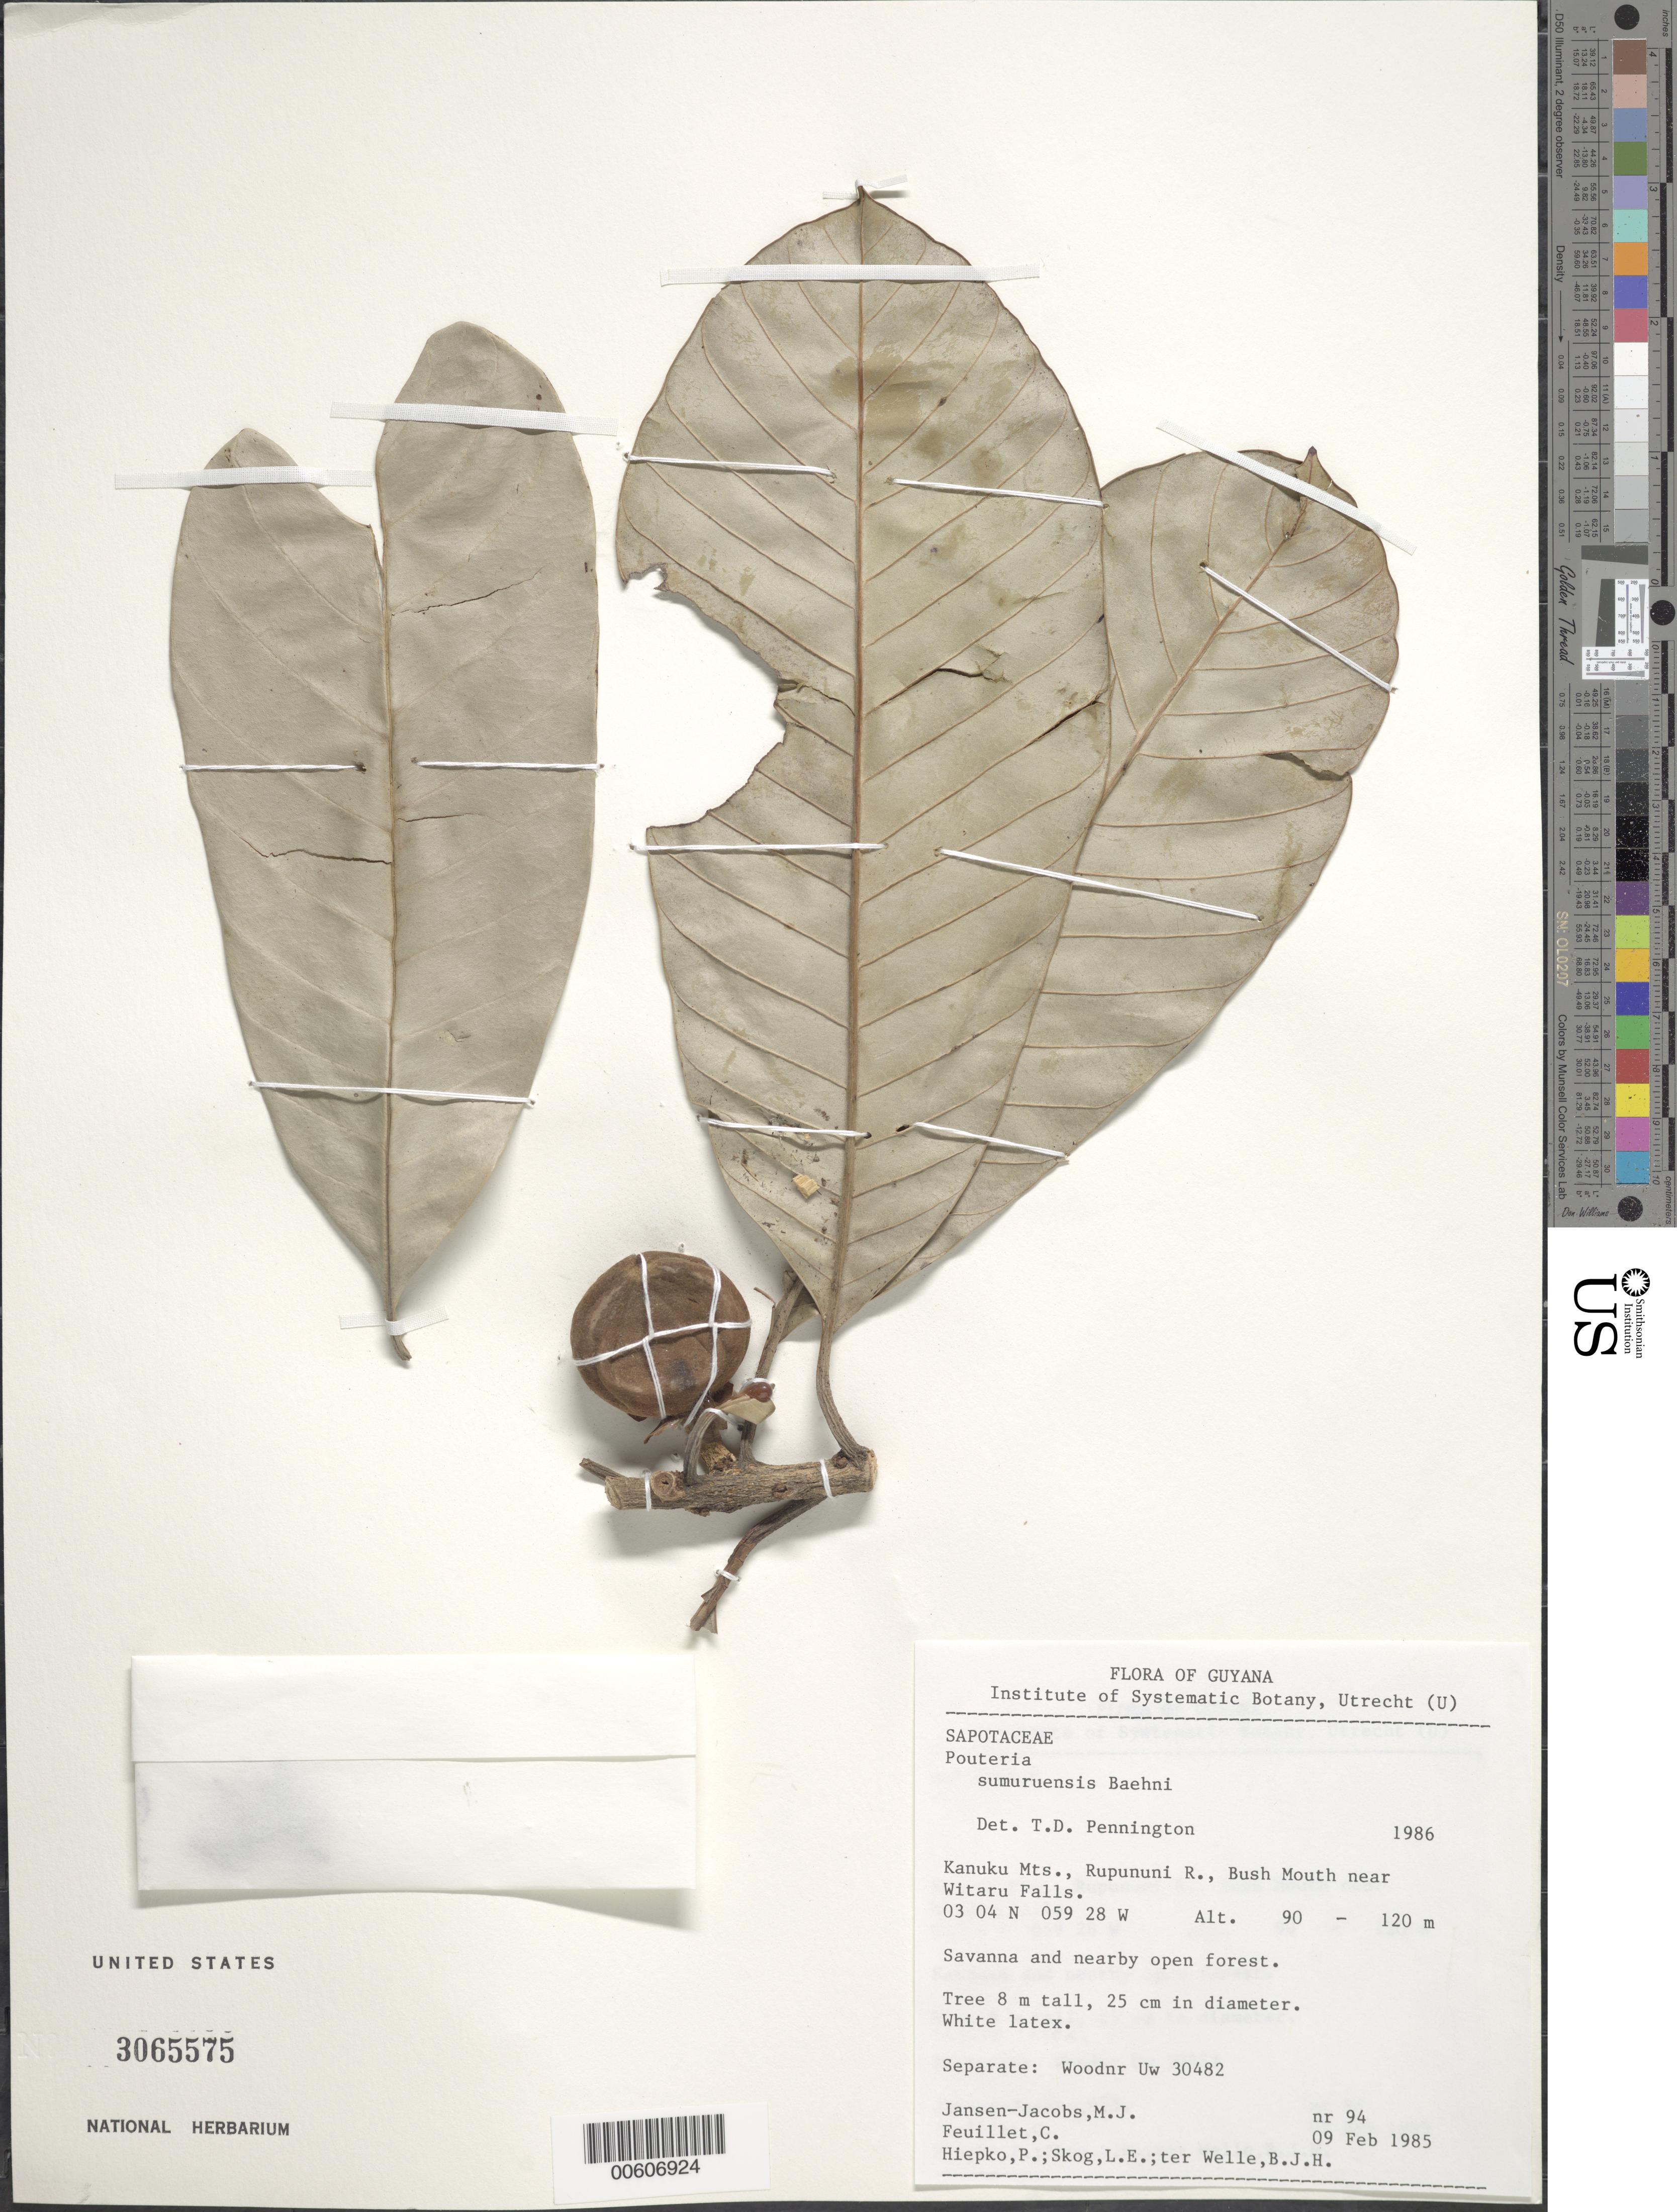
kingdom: Plantae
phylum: Tracheophyta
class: Magnoliopsida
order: Ericales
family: Sapotaceae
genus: Pouteria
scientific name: Pouteria surumuensis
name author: Baehni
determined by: Pennington, T. D., (K)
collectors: M. J. Jansen-Jacobs, C. Feuillet, P. H. Hiepko, L. E. Skog & B. Welle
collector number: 94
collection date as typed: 9-Feb-85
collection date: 1985-02-09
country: Guyana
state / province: U. Takutu-U. Essequibo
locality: Kanuku Mts., Rupununi R., Bush Mouth near Witaru Falls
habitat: Savanna and nearby open forest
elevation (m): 90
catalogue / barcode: US 3065575